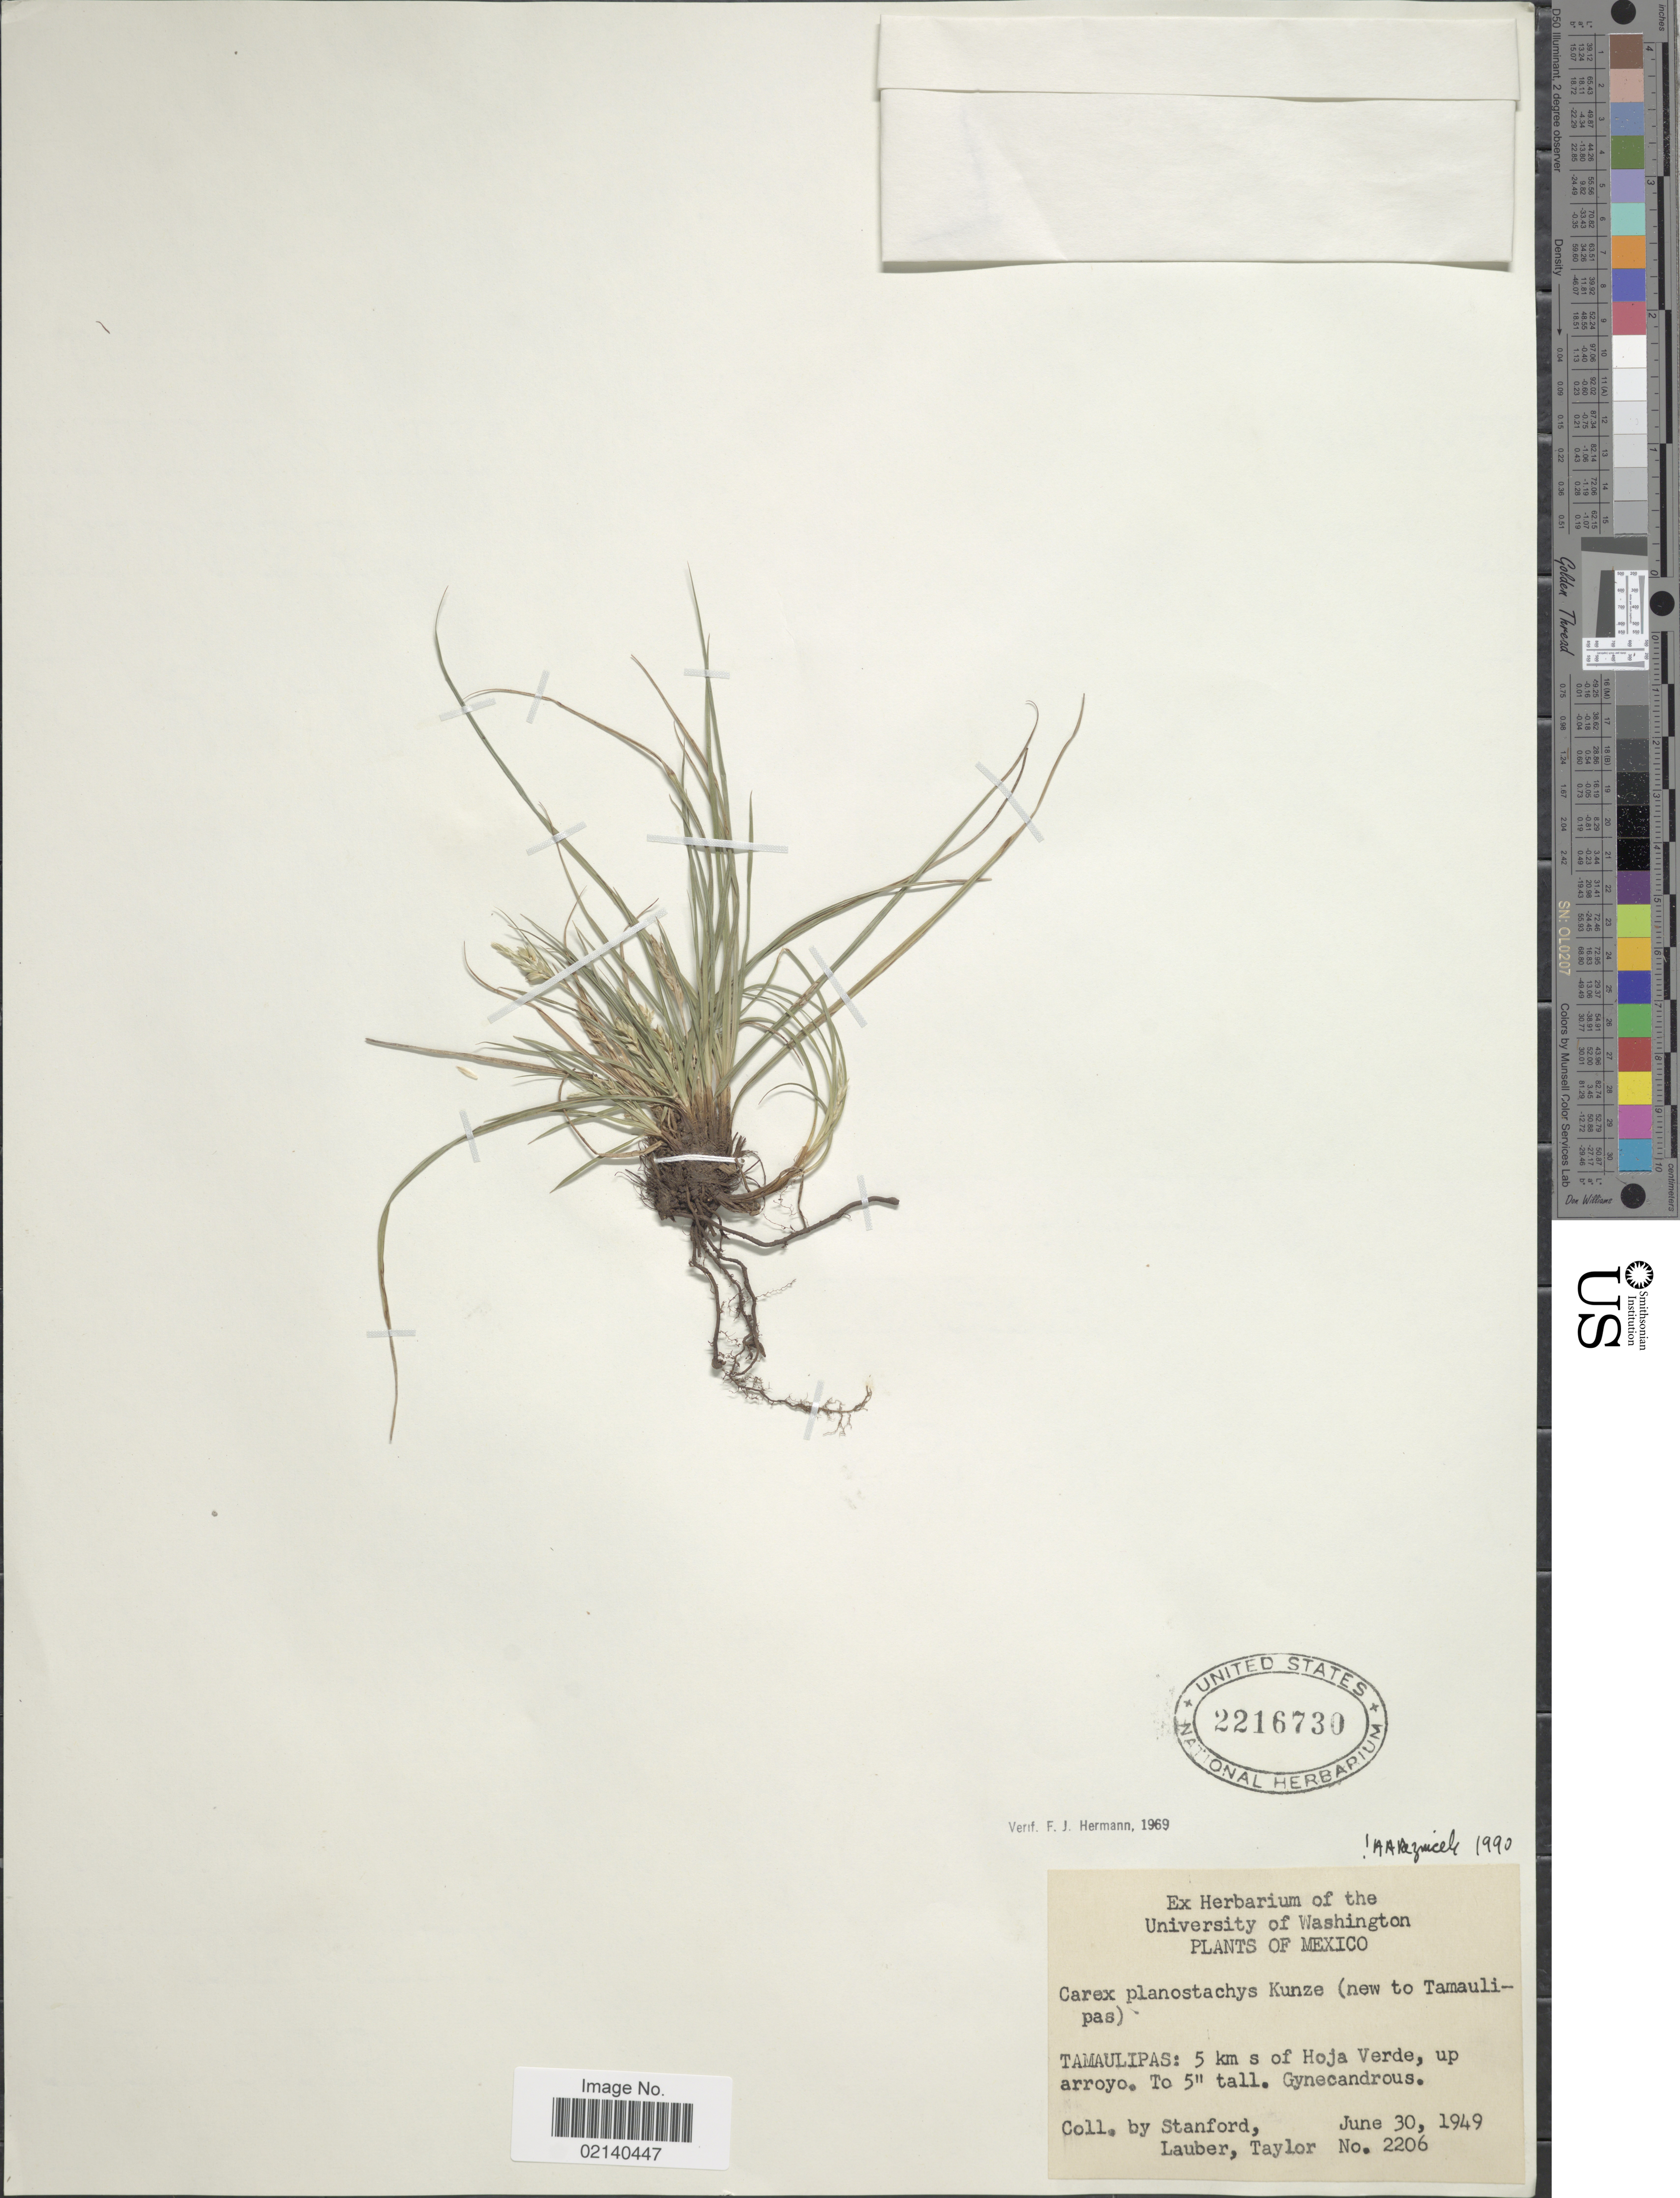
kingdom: Plantae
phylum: Tracheophyta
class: Liliopsida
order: Poales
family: Cyperaceae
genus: Carex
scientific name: Carex planostachys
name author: Kunze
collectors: -. Stanford, Lauber, -- & -- Taylor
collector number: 2206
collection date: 1949-06-30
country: Mexico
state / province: Tamaulipas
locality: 5 km s of Hoja Verde, up arroyo.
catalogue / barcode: US 2216730